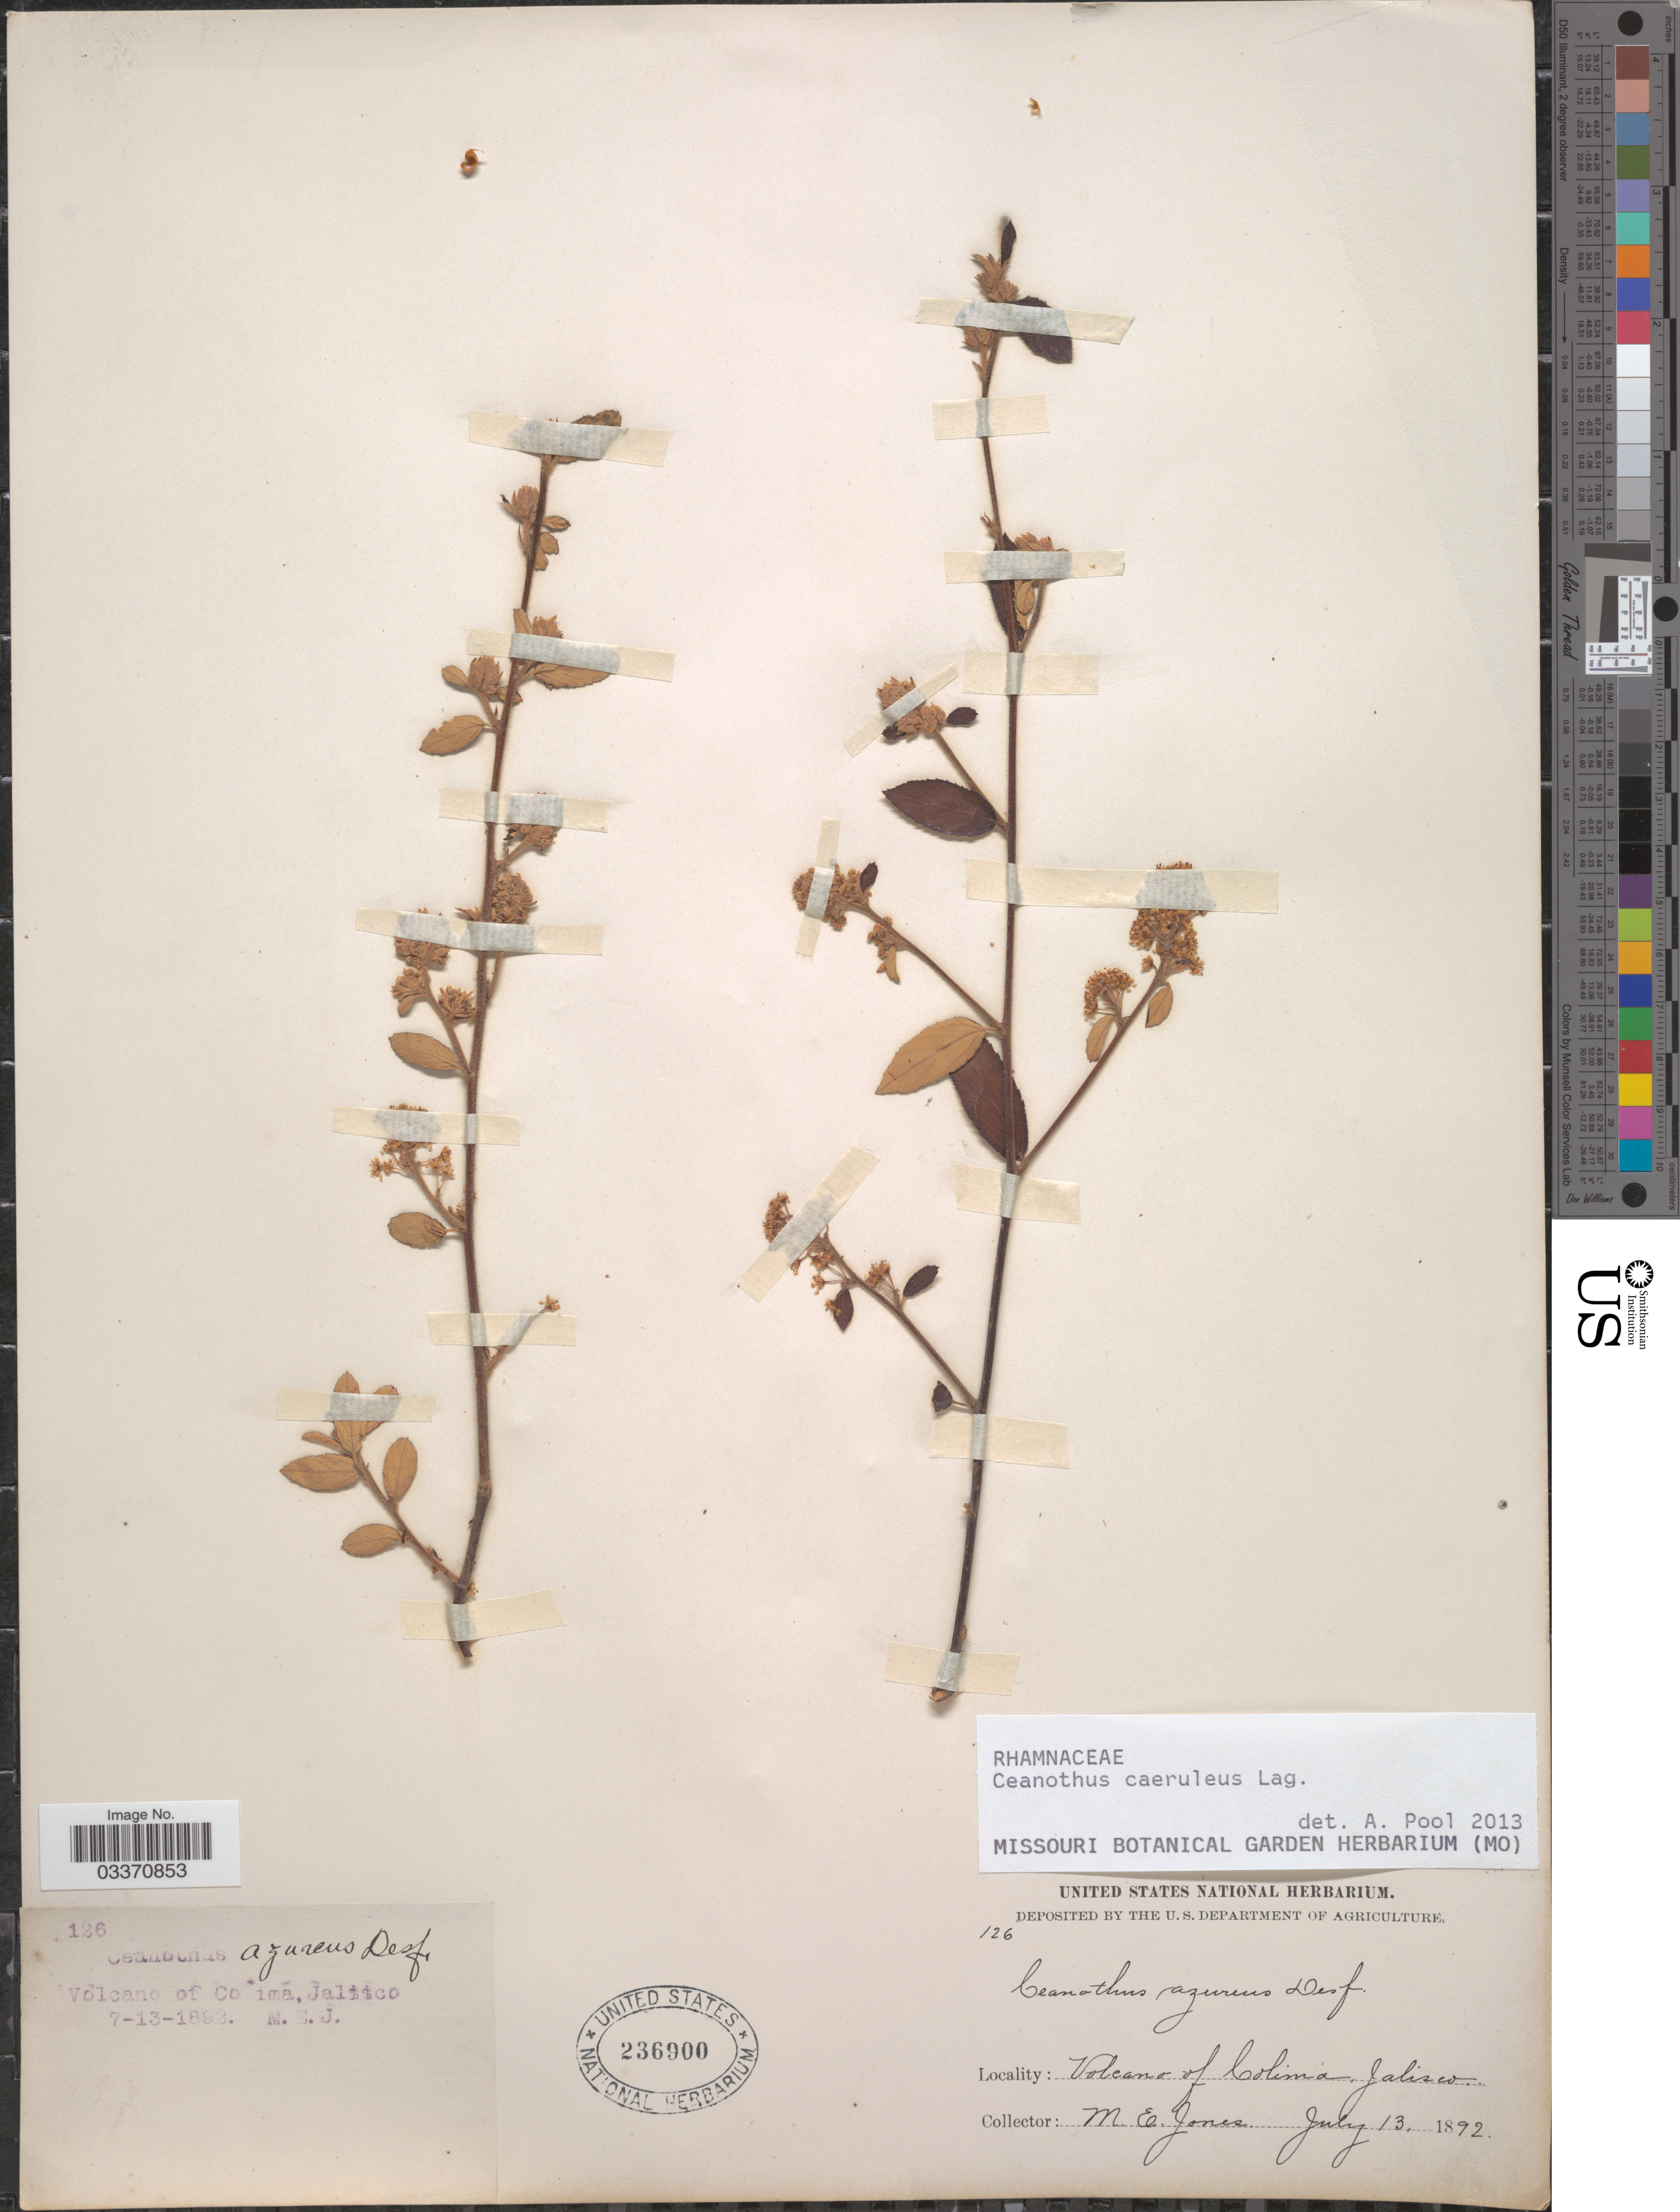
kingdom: Plantae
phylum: Tracheophyta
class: Magnoliopsida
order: Rosales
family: Rhamnaceae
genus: Ceanothus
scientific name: Ceanothus caeruleus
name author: Lag.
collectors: M. E. Jones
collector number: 126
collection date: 1892-07-13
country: Mexico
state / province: Jalisco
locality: Volcano of Colima.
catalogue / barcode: US 236900